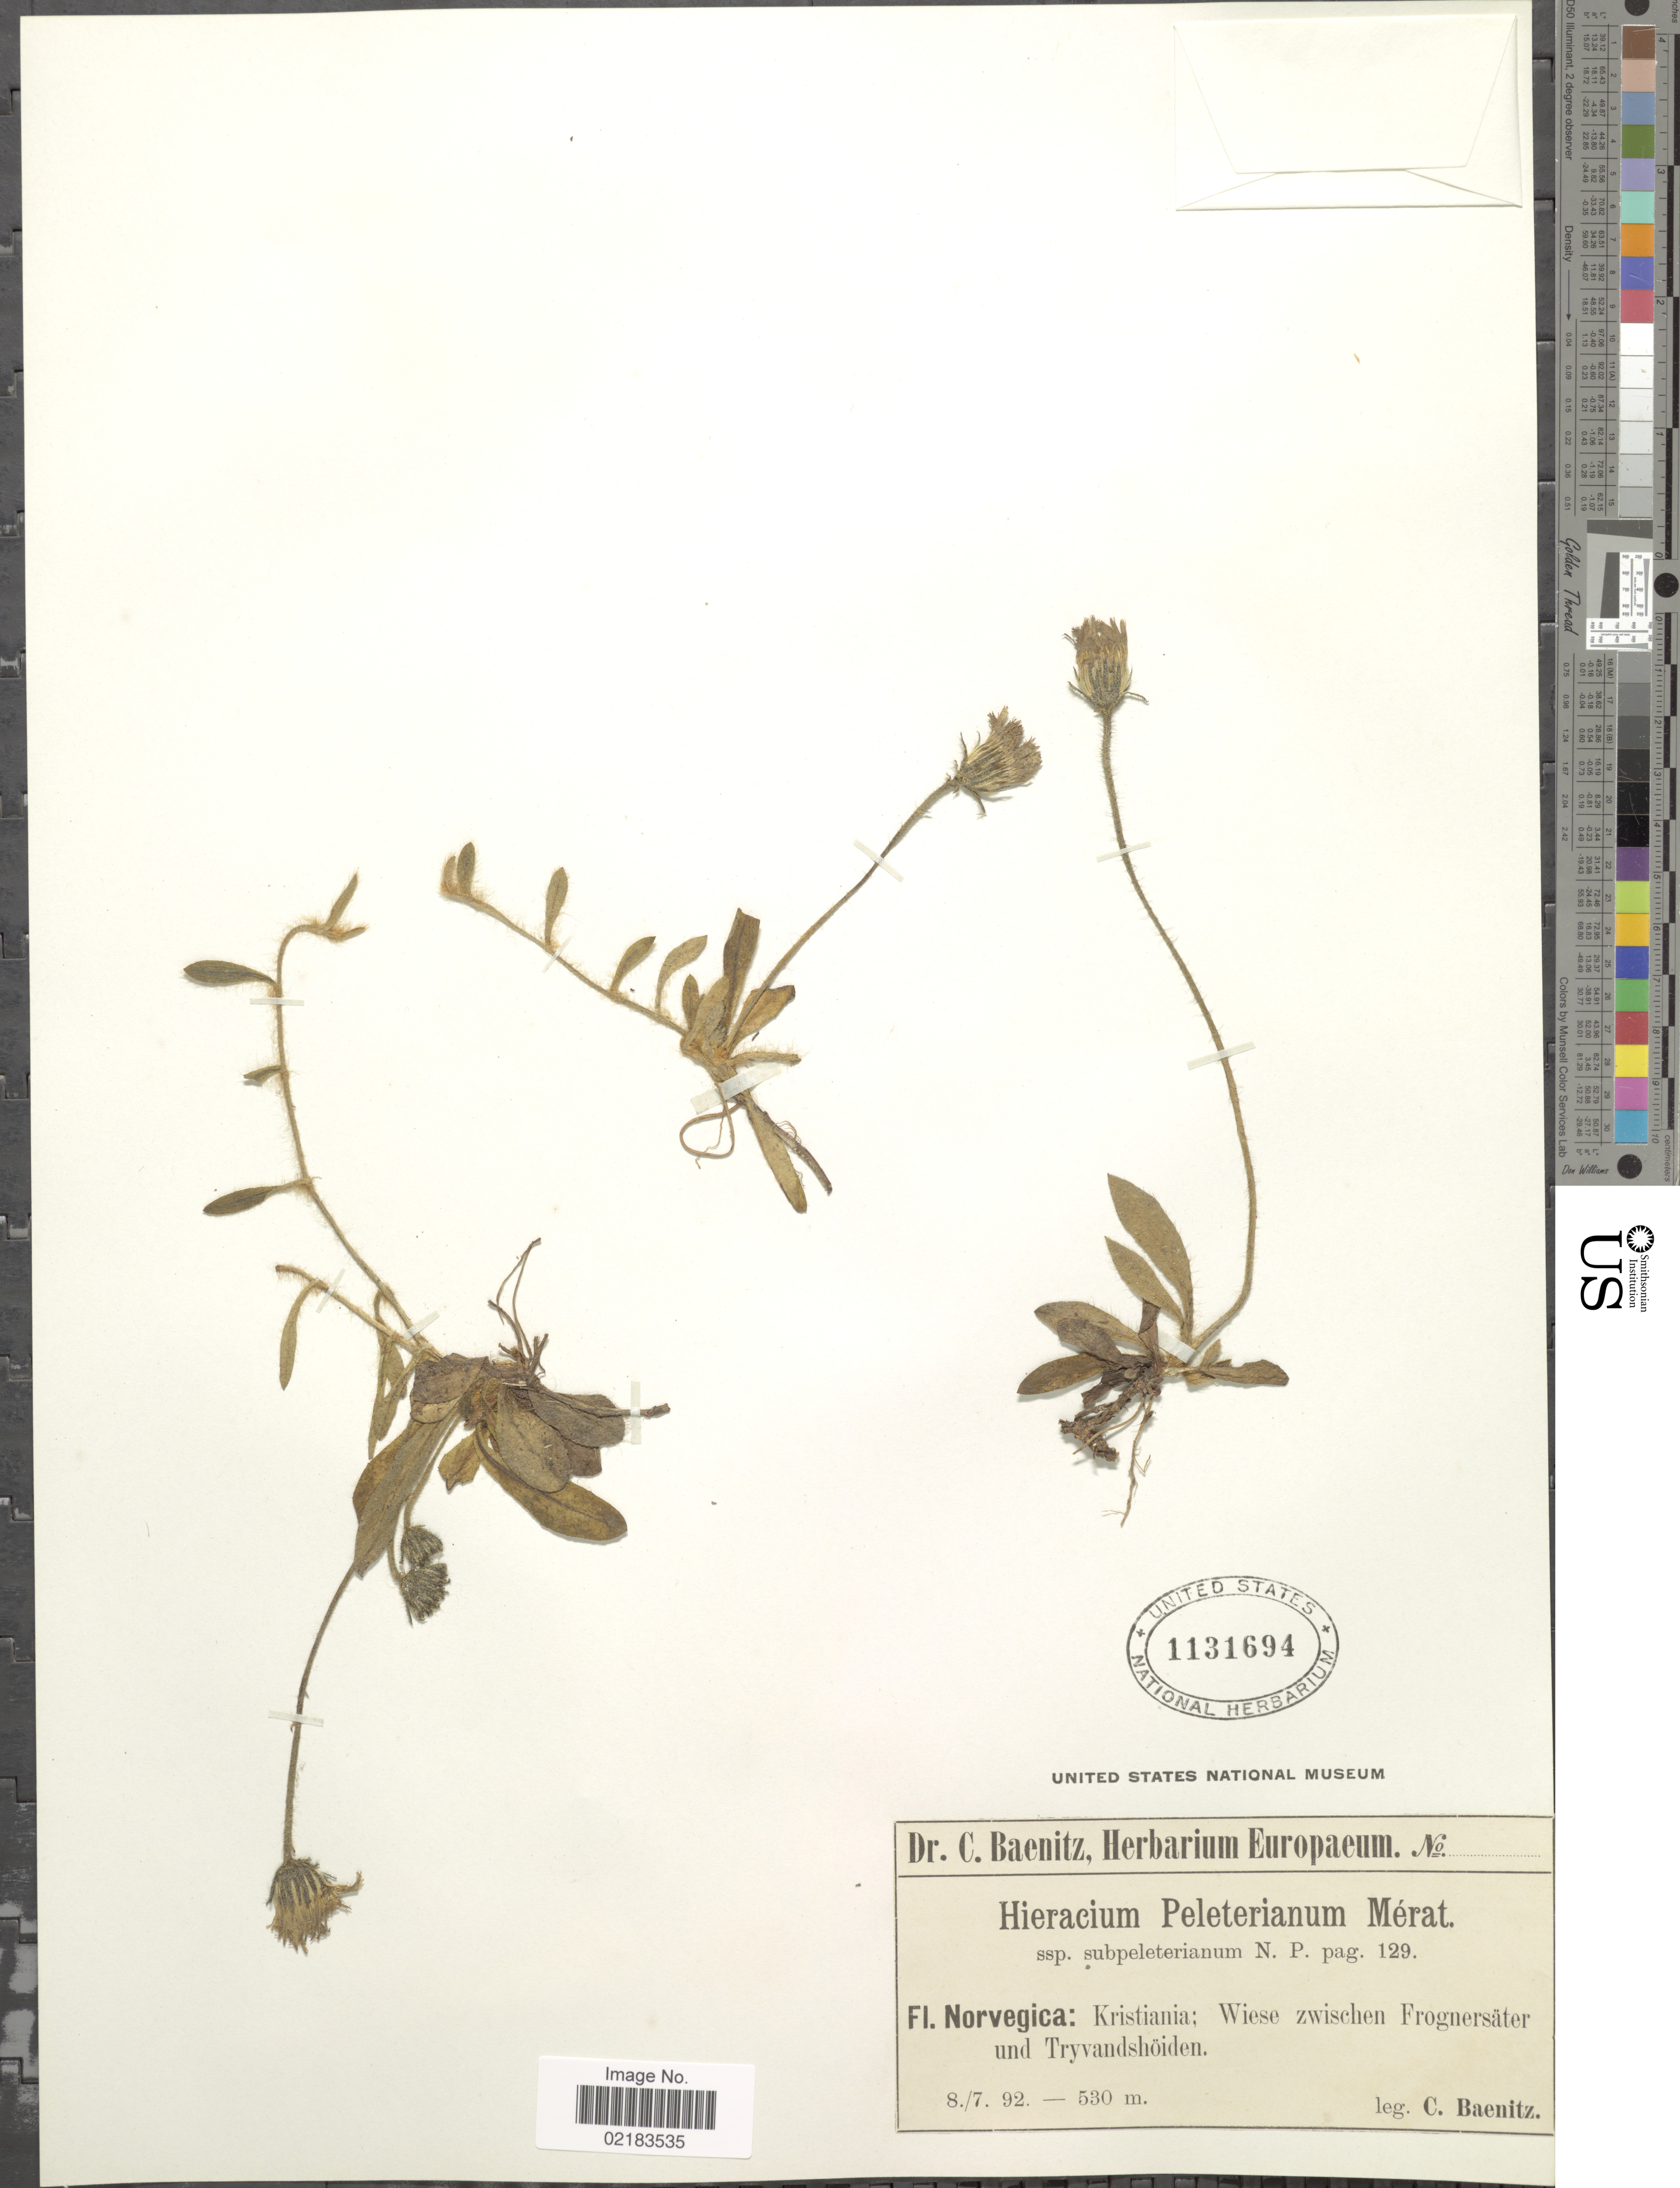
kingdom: Plantae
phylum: Tracheophyta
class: Magnoliopsida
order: Asterales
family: Asteraceae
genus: Pilosella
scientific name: Pilosella peleteriana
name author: (Mérat) F.W. Schultz & Sch. Bip.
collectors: C. G. Baenitz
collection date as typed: Transcribed d/m/y: 8/7/92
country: Norway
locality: Kristiania; Wiese zwischen Frognersäter und Tryvandschöiden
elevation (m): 530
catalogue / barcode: US 1131694